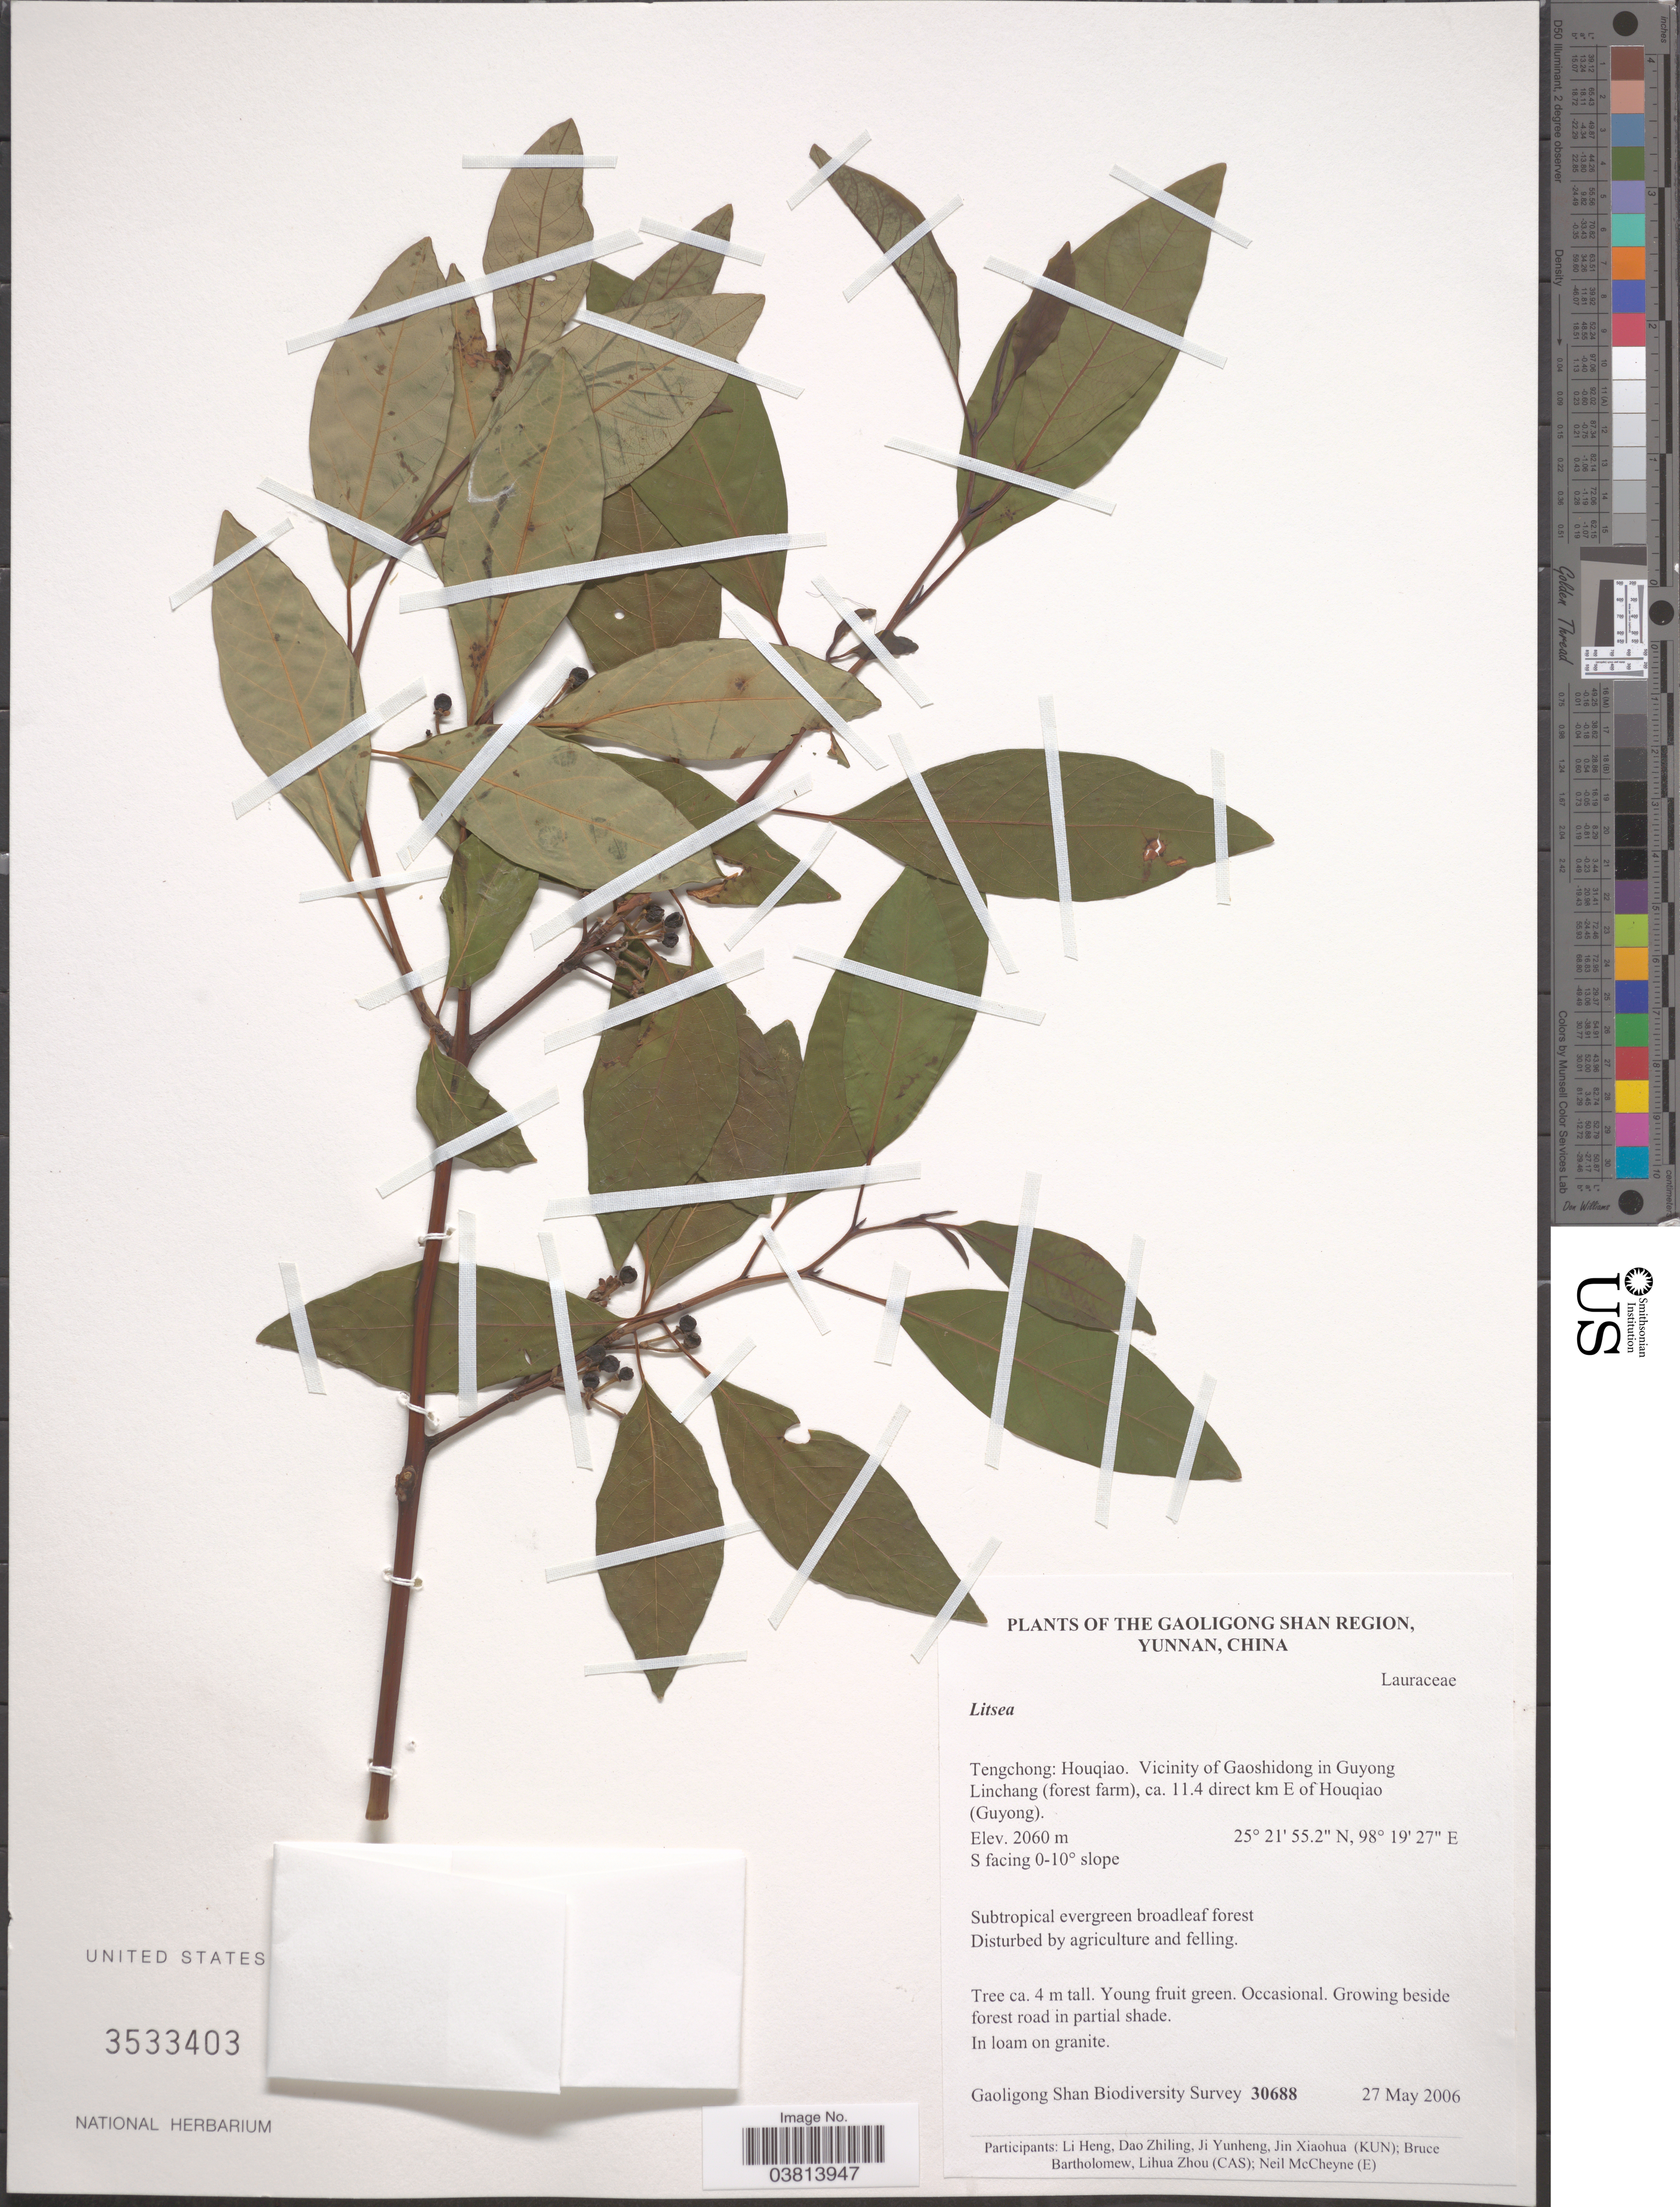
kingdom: Plantae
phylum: Tracheophyta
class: Magnoliopsida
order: Laurales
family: Lauraceae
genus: Litsea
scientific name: Litsea sp.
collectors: Gaoligong Shan Biodiversity Survey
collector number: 30688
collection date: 2006-05-27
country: China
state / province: Yunnan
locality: The Gaoligong Shan Region. Tengchong: Houqiao. Vicinity of Gaoshidong in Guyong Linchang (forest farm), ca. 11.4 direct km E of Houqiao (Guyong).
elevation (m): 2060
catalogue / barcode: US 3533403